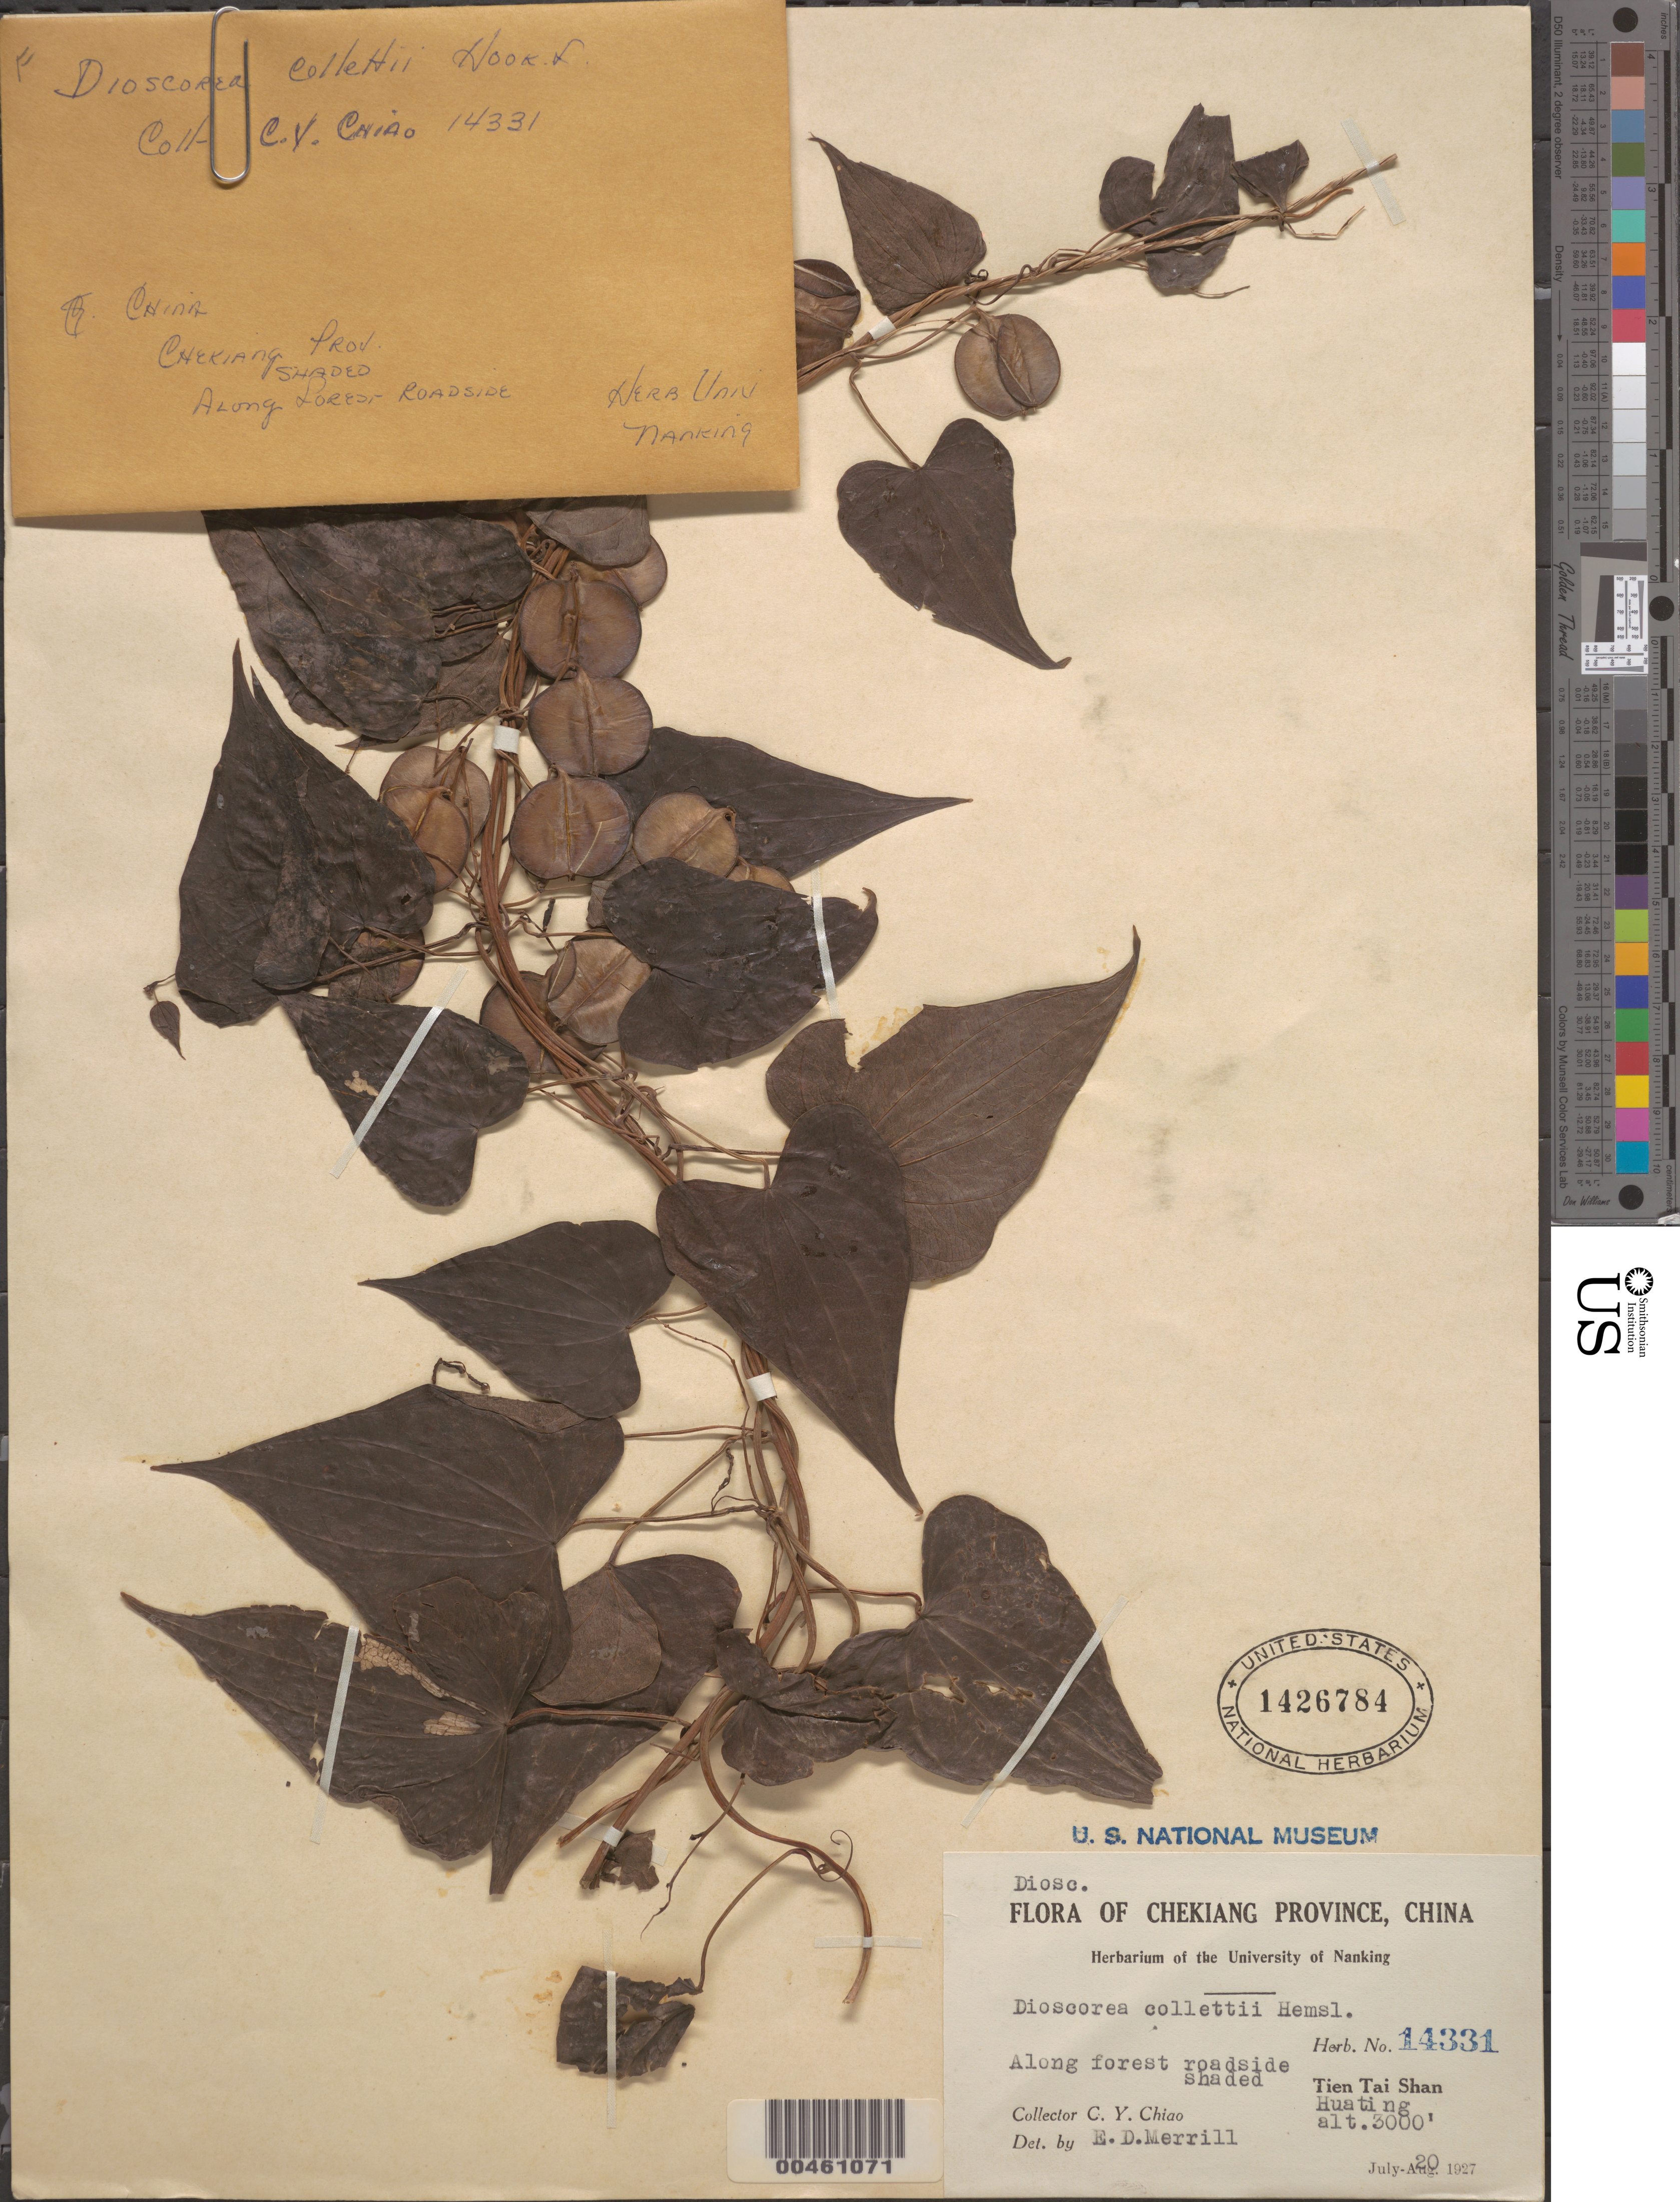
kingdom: Plantae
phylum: Tracheophyta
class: Liliopsida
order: Dioscoreales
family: Dioscoreaceae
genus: Dioscorea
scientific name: Dioscorea collettii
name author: Hook. f.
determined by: Merrill, Elmer D.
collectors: C. Y. Chiao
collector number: Herb. No. 14331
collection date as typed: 20 Jul 1927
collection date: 1927-07-20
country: China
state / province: Zhejiang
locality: Tien Tai Shan, Huating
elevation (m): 914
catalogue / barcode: US 1426784